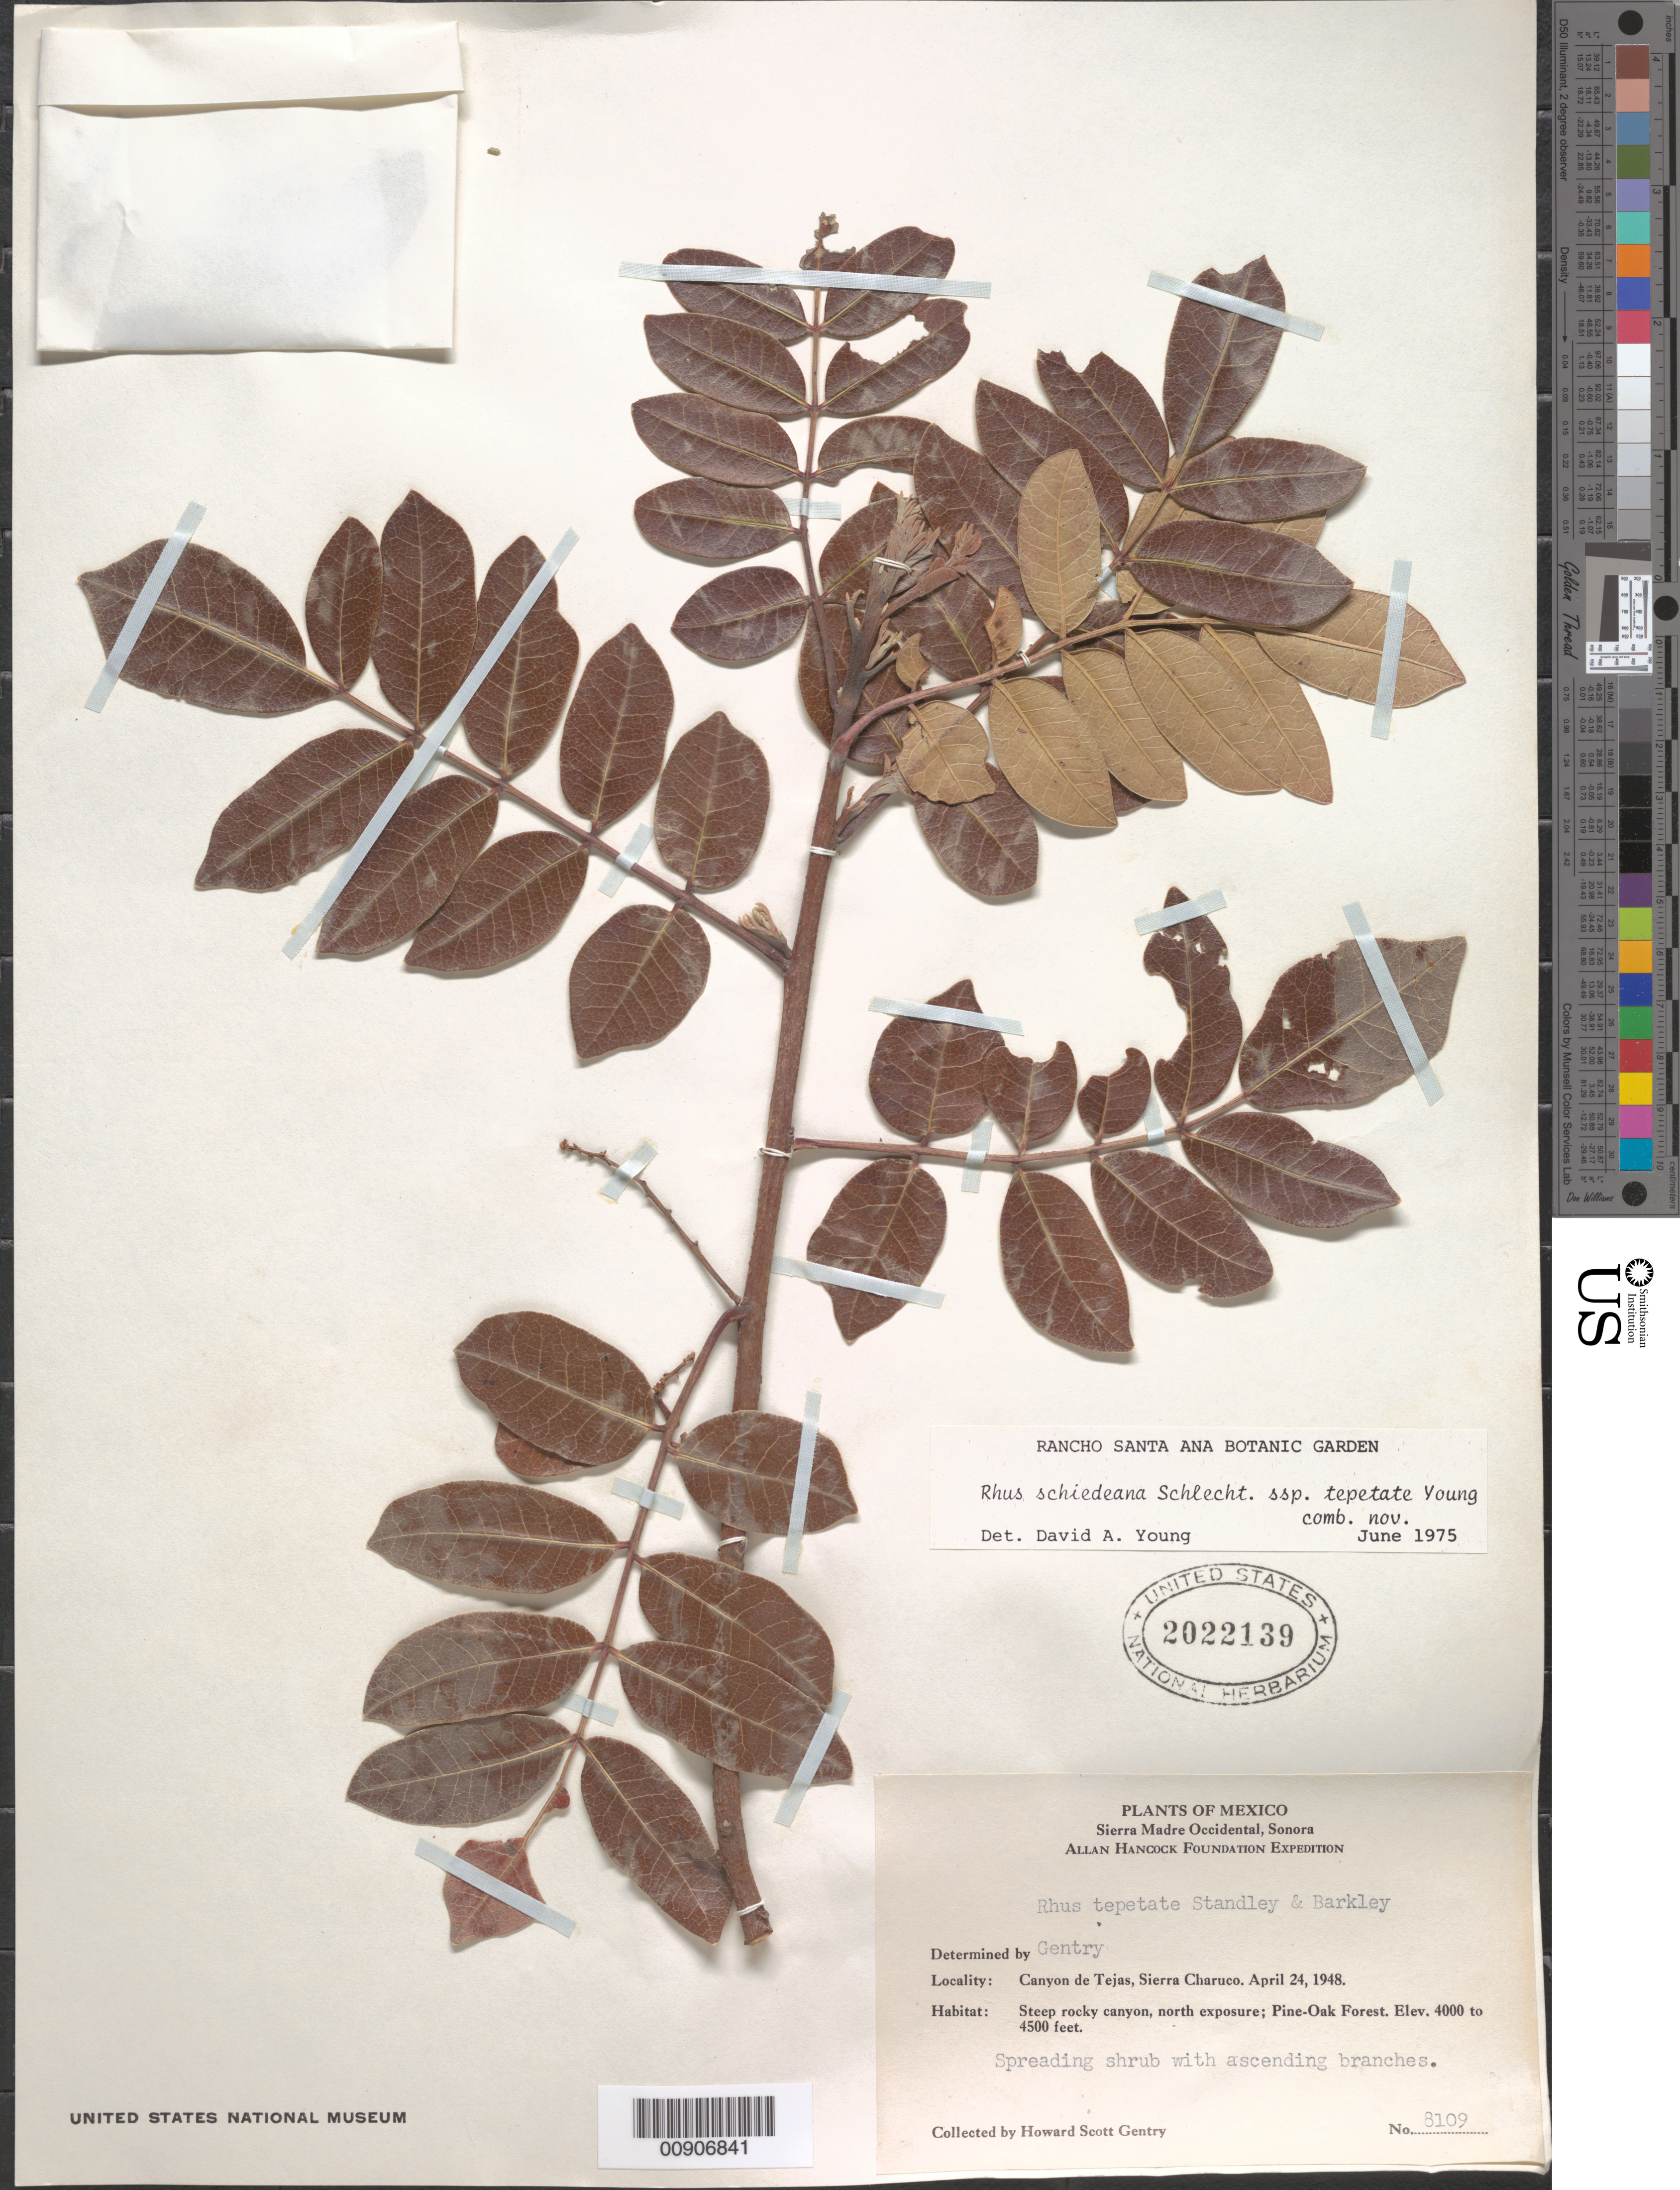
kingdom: Plantae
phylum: Tracheophyta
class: Magnoliopsida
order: Sapindales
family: Anacardiaceae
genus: Rhus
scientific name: Rhus tepetate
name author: Standl. & F.A. Barkley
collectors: H. S. Gentry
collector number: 8109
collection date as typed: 24 Apr 1948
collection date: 1948-04-24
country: Mexico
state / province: Sonora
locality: Sonora: Canyon de Tejas, Sierra Charuco.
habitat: Steep rocky canyon, north exposure; Pine-Oak Forest.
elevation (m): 1219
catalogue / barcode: US 2022139